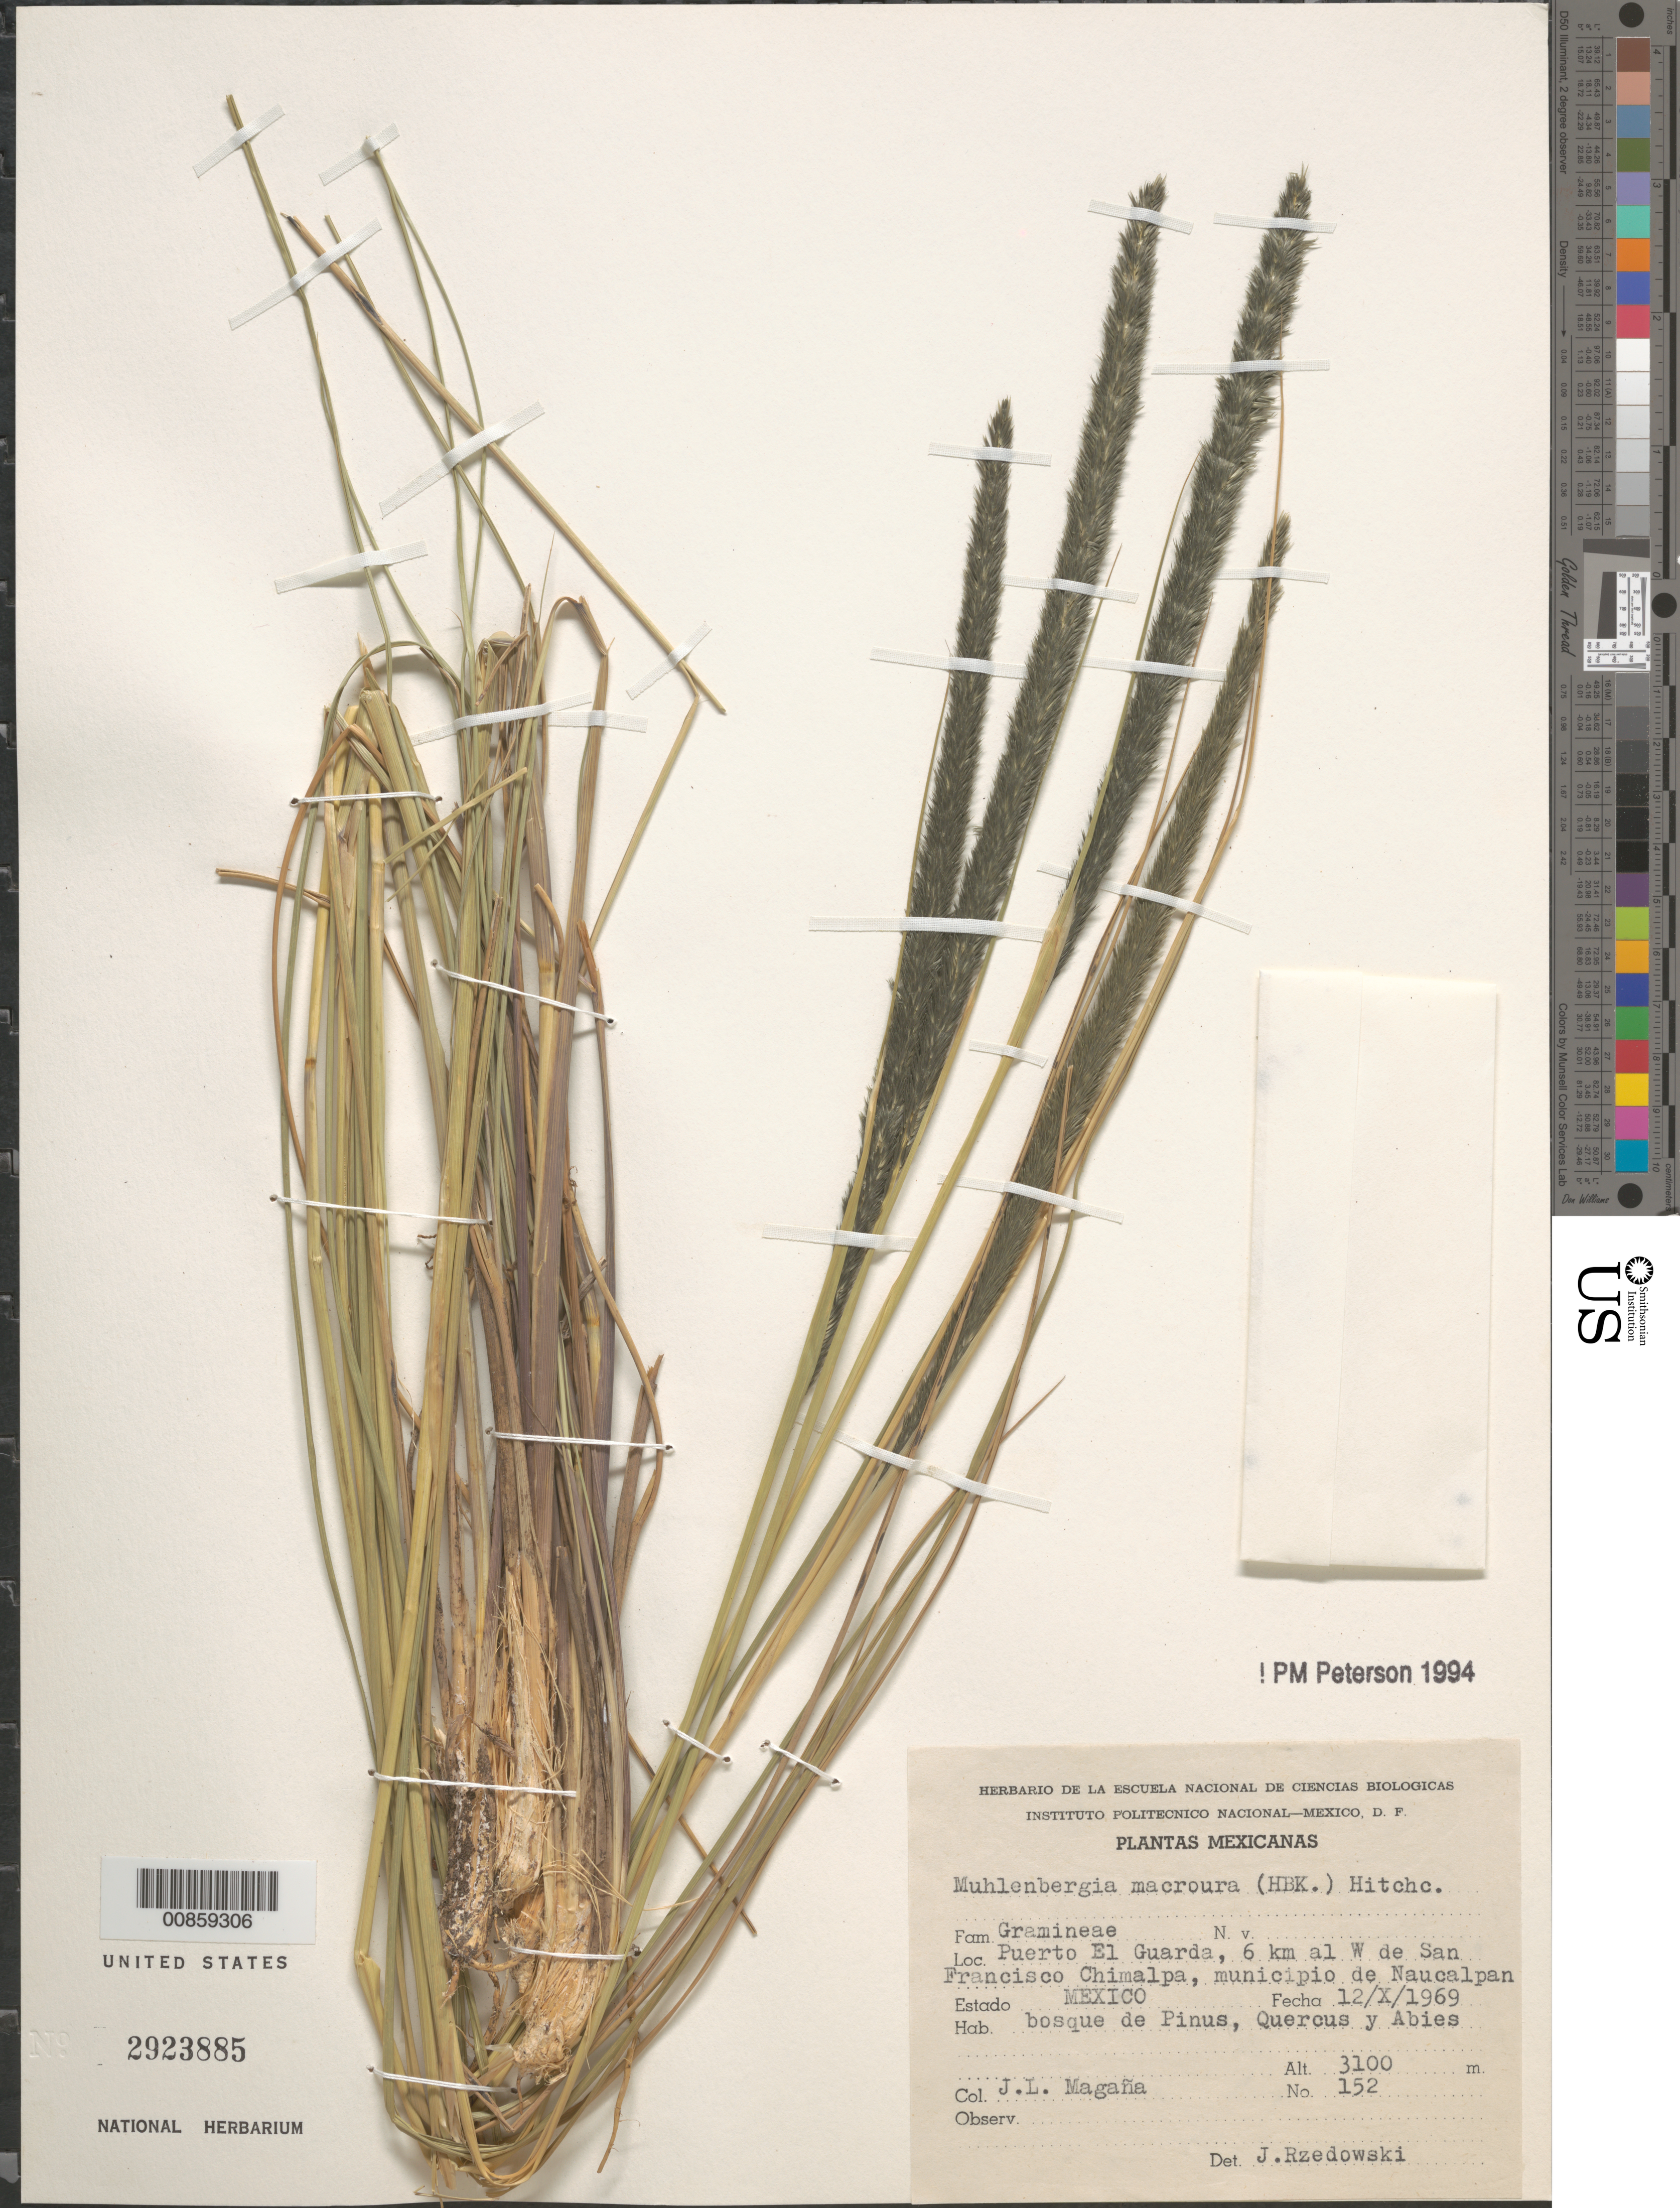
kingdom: Plantae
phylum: Tracheophyta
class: Liliopsida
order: Poales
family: Poaceae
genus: Muhlenbergia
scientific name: Muhlenbergia macroura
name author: (Kunth) Hitchc.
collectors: J. L. Magaña M.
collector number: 152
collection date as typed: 12 Oct 1969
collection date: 1969-10-12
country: Mexico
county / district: Naucalpan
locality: Puerto El Guarda, 6 km al W de San Francisco Chimalpa, mpio. Naucalpan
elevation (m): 3100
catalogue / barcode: US 2923885